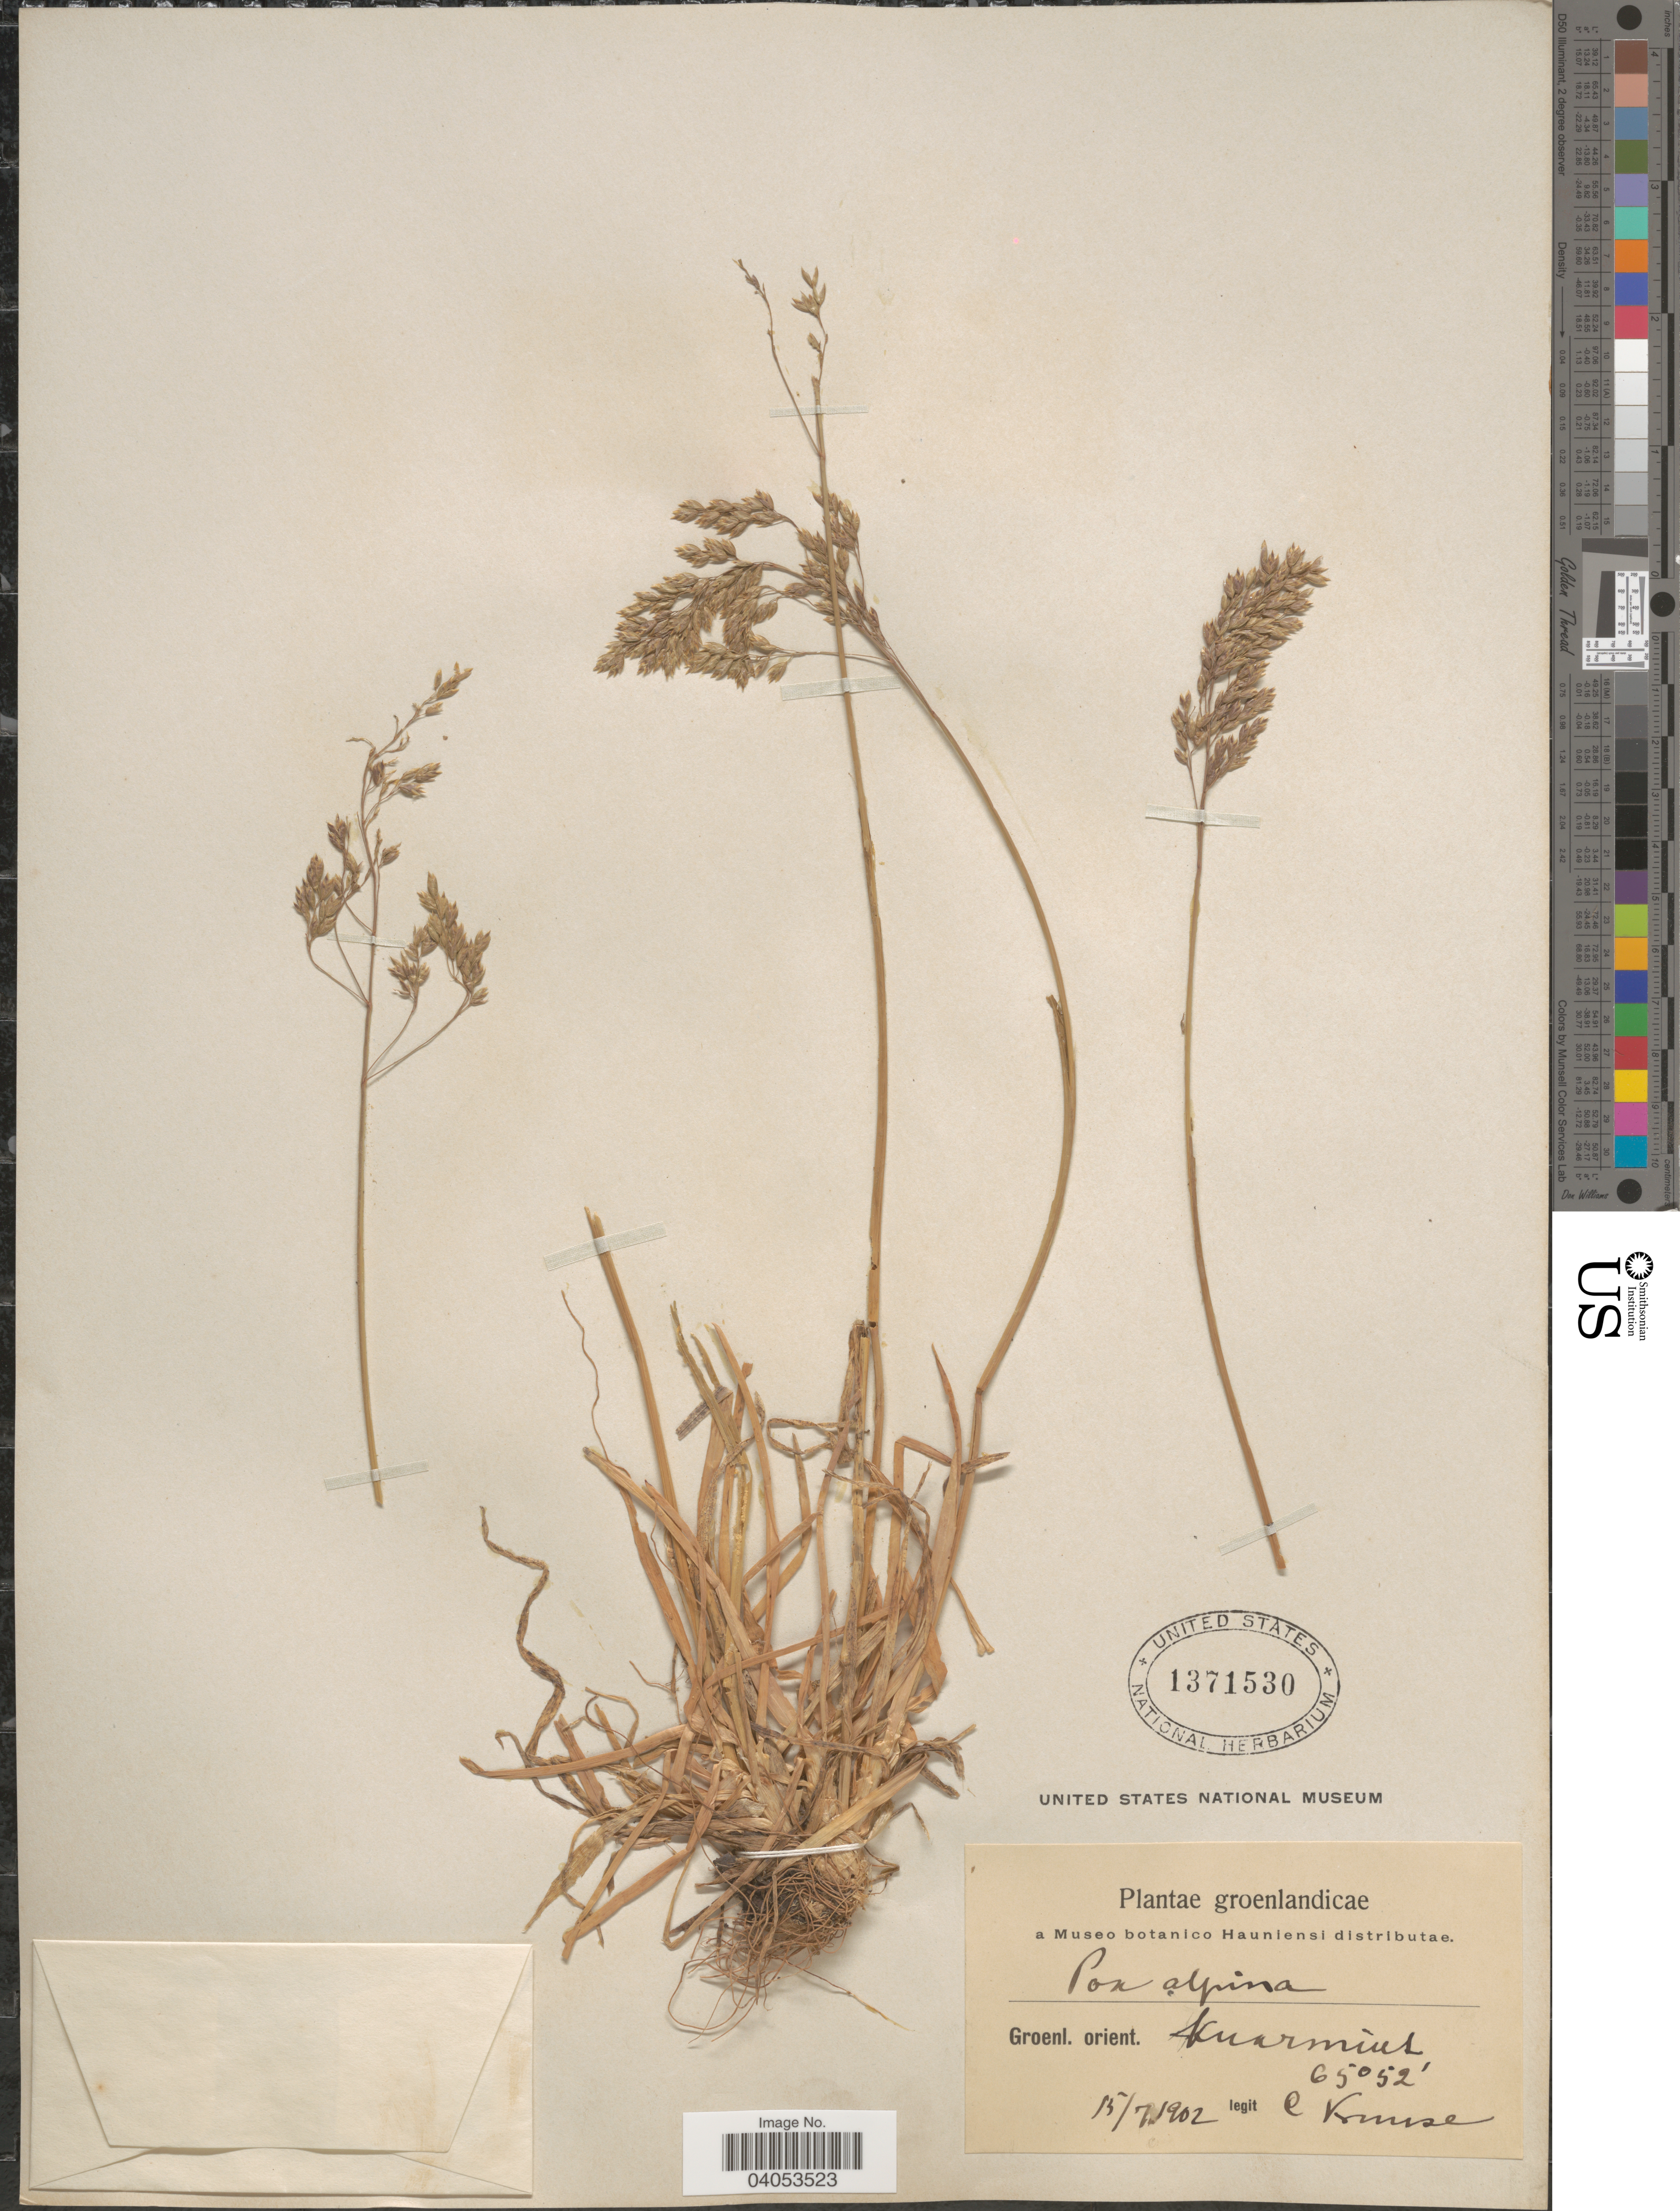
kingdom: Plantae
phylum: Tracheophyta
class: Liliopsida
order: Poales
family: Poaceae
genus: Poa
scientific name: Poa alpina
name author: L.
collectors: C. Kruuse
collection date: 1902-07-15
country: Greenland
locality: Groenlandicae. Groenl. orient. Kuarmiut.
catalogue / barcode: US 1371530